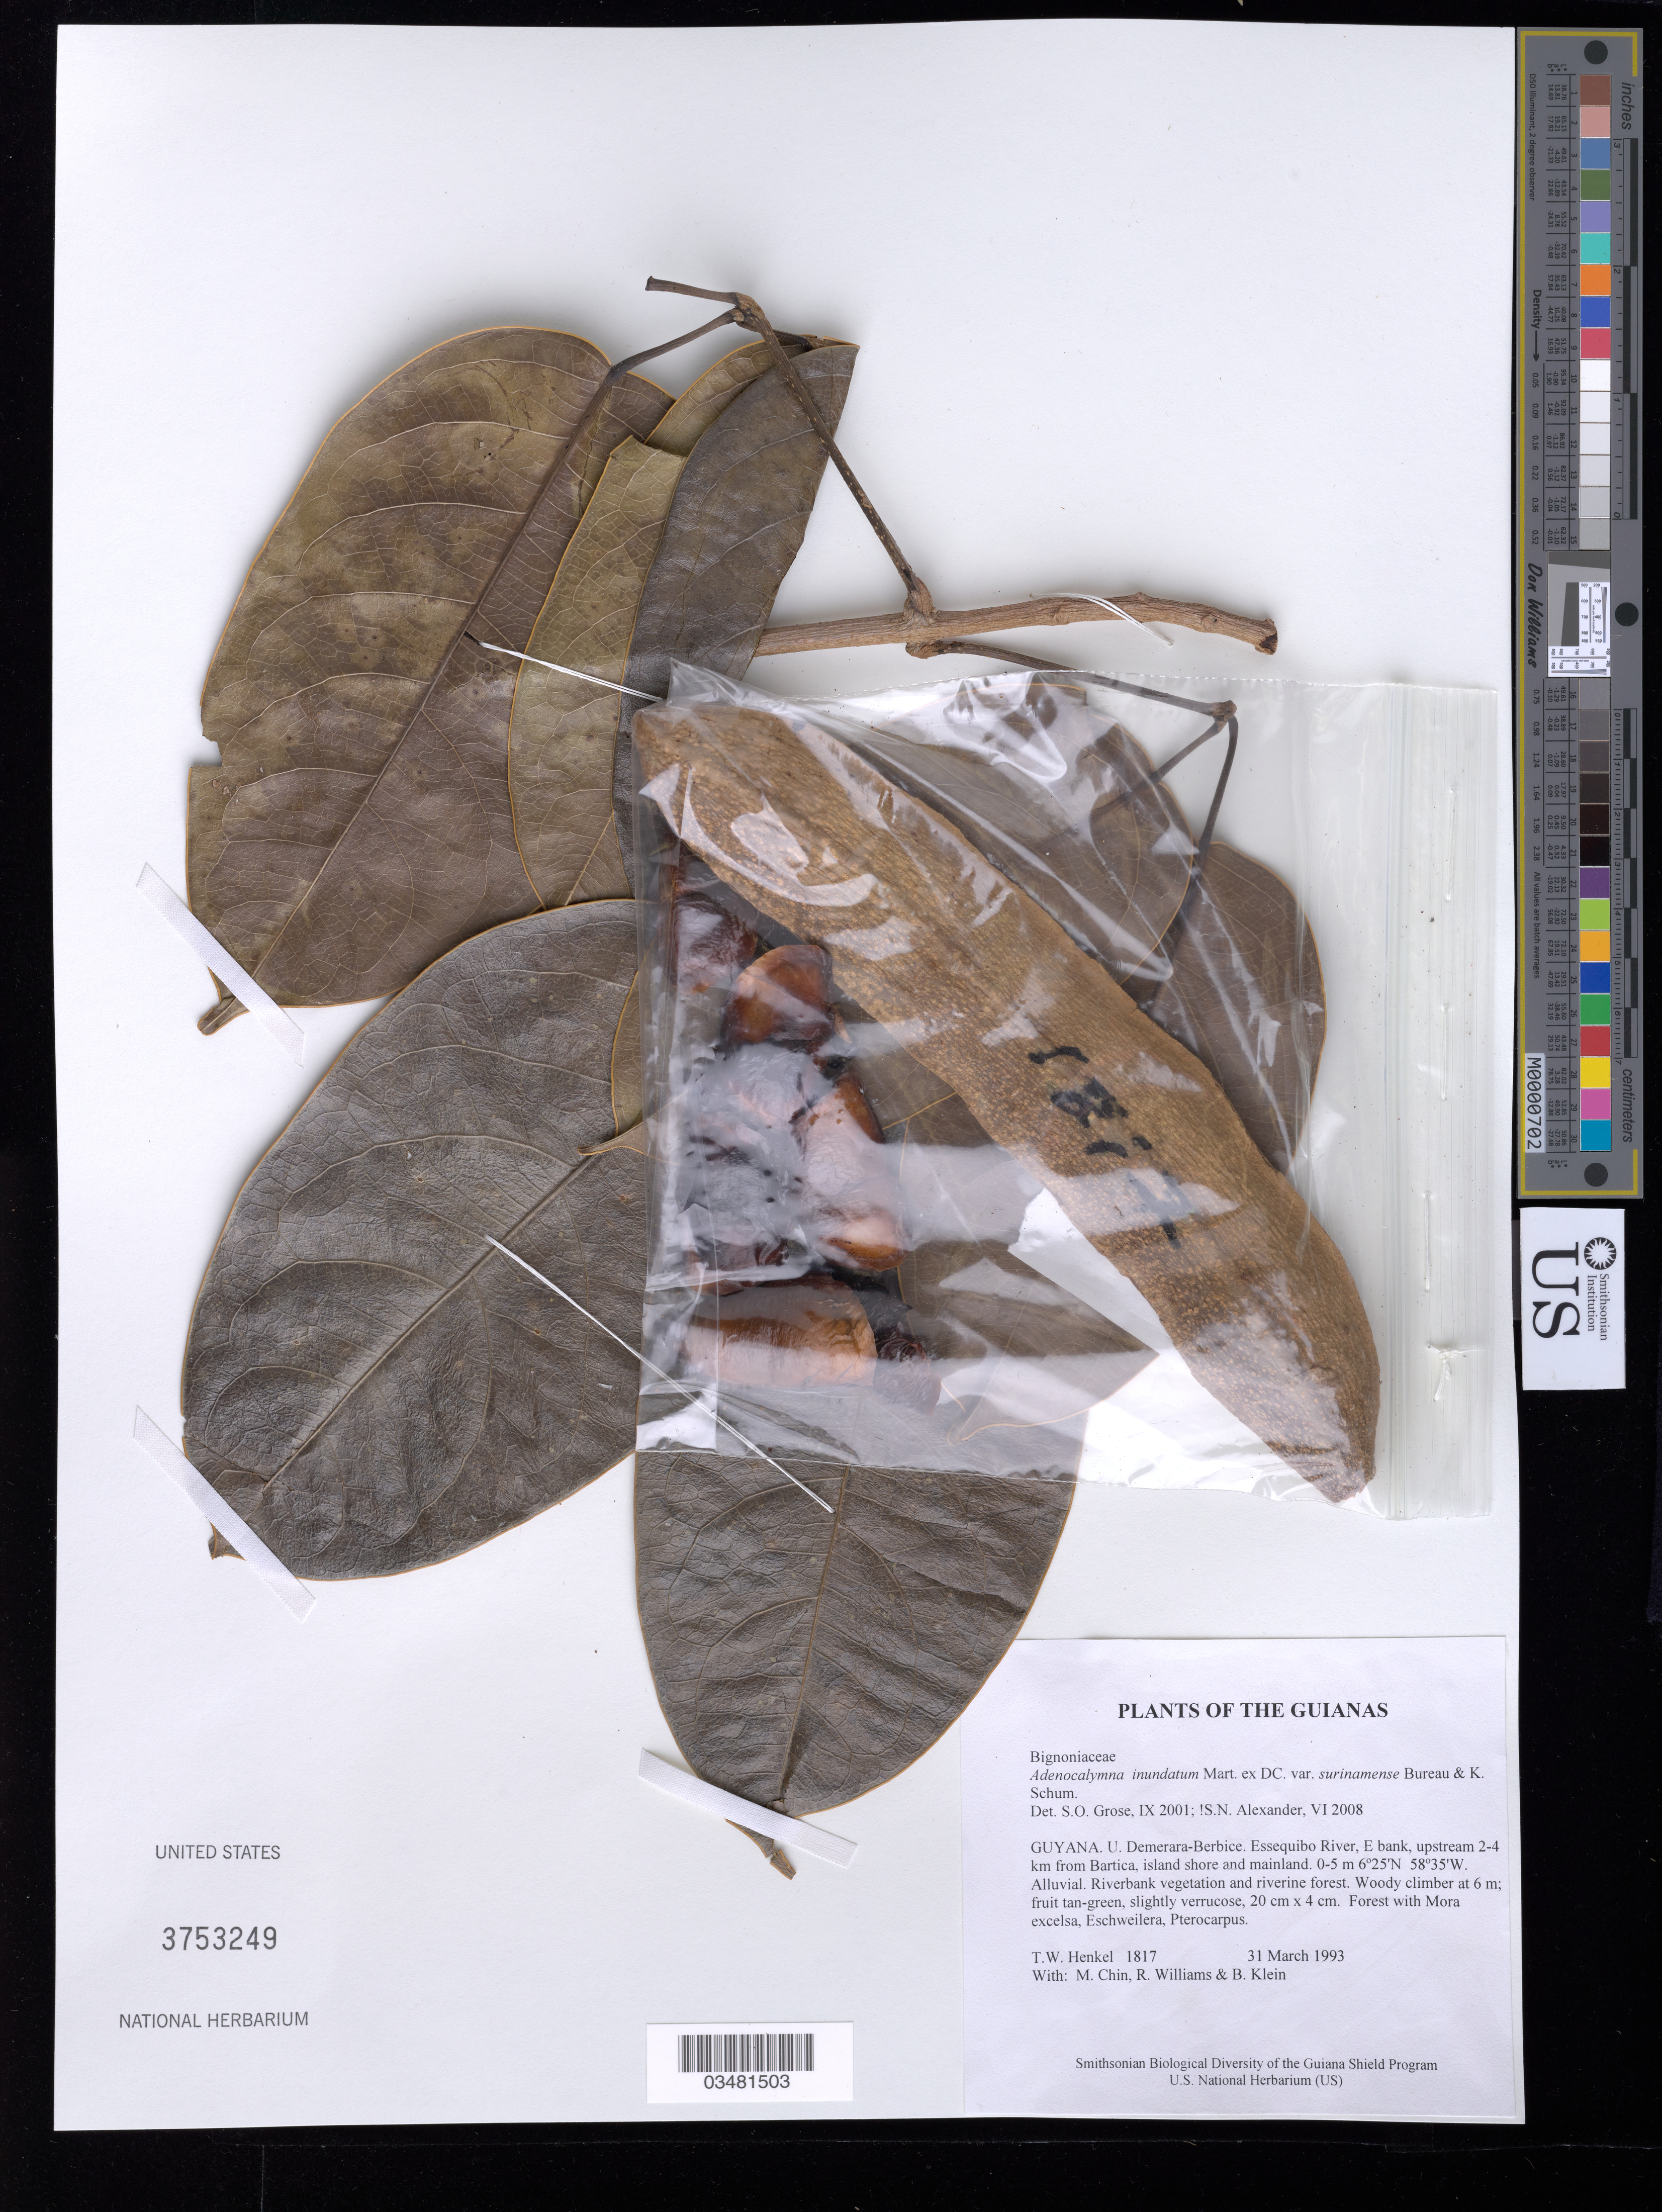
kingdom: Plantae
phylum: Tracheophyta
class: Magnoliopsida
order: Lamiales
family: Bignoniaceae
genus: Adenocalymma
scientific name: Adenocalymma inundatum var. surinamense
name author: Bureau & K. Schum.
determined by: Alexander, S. N.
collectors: T. Henkel, M. Chin, R. Williams & B. Klein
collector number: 1817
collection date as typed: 31 March 1993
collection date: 1993-03-31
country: Guyana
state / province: U. Demerara-Berbice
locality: Essequibo River, E bank, upstream 2-4 km from Bartica, island shore and mainland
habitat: Alluvial. Riverbank vegetation and riverine forest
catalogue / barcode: US 3753249